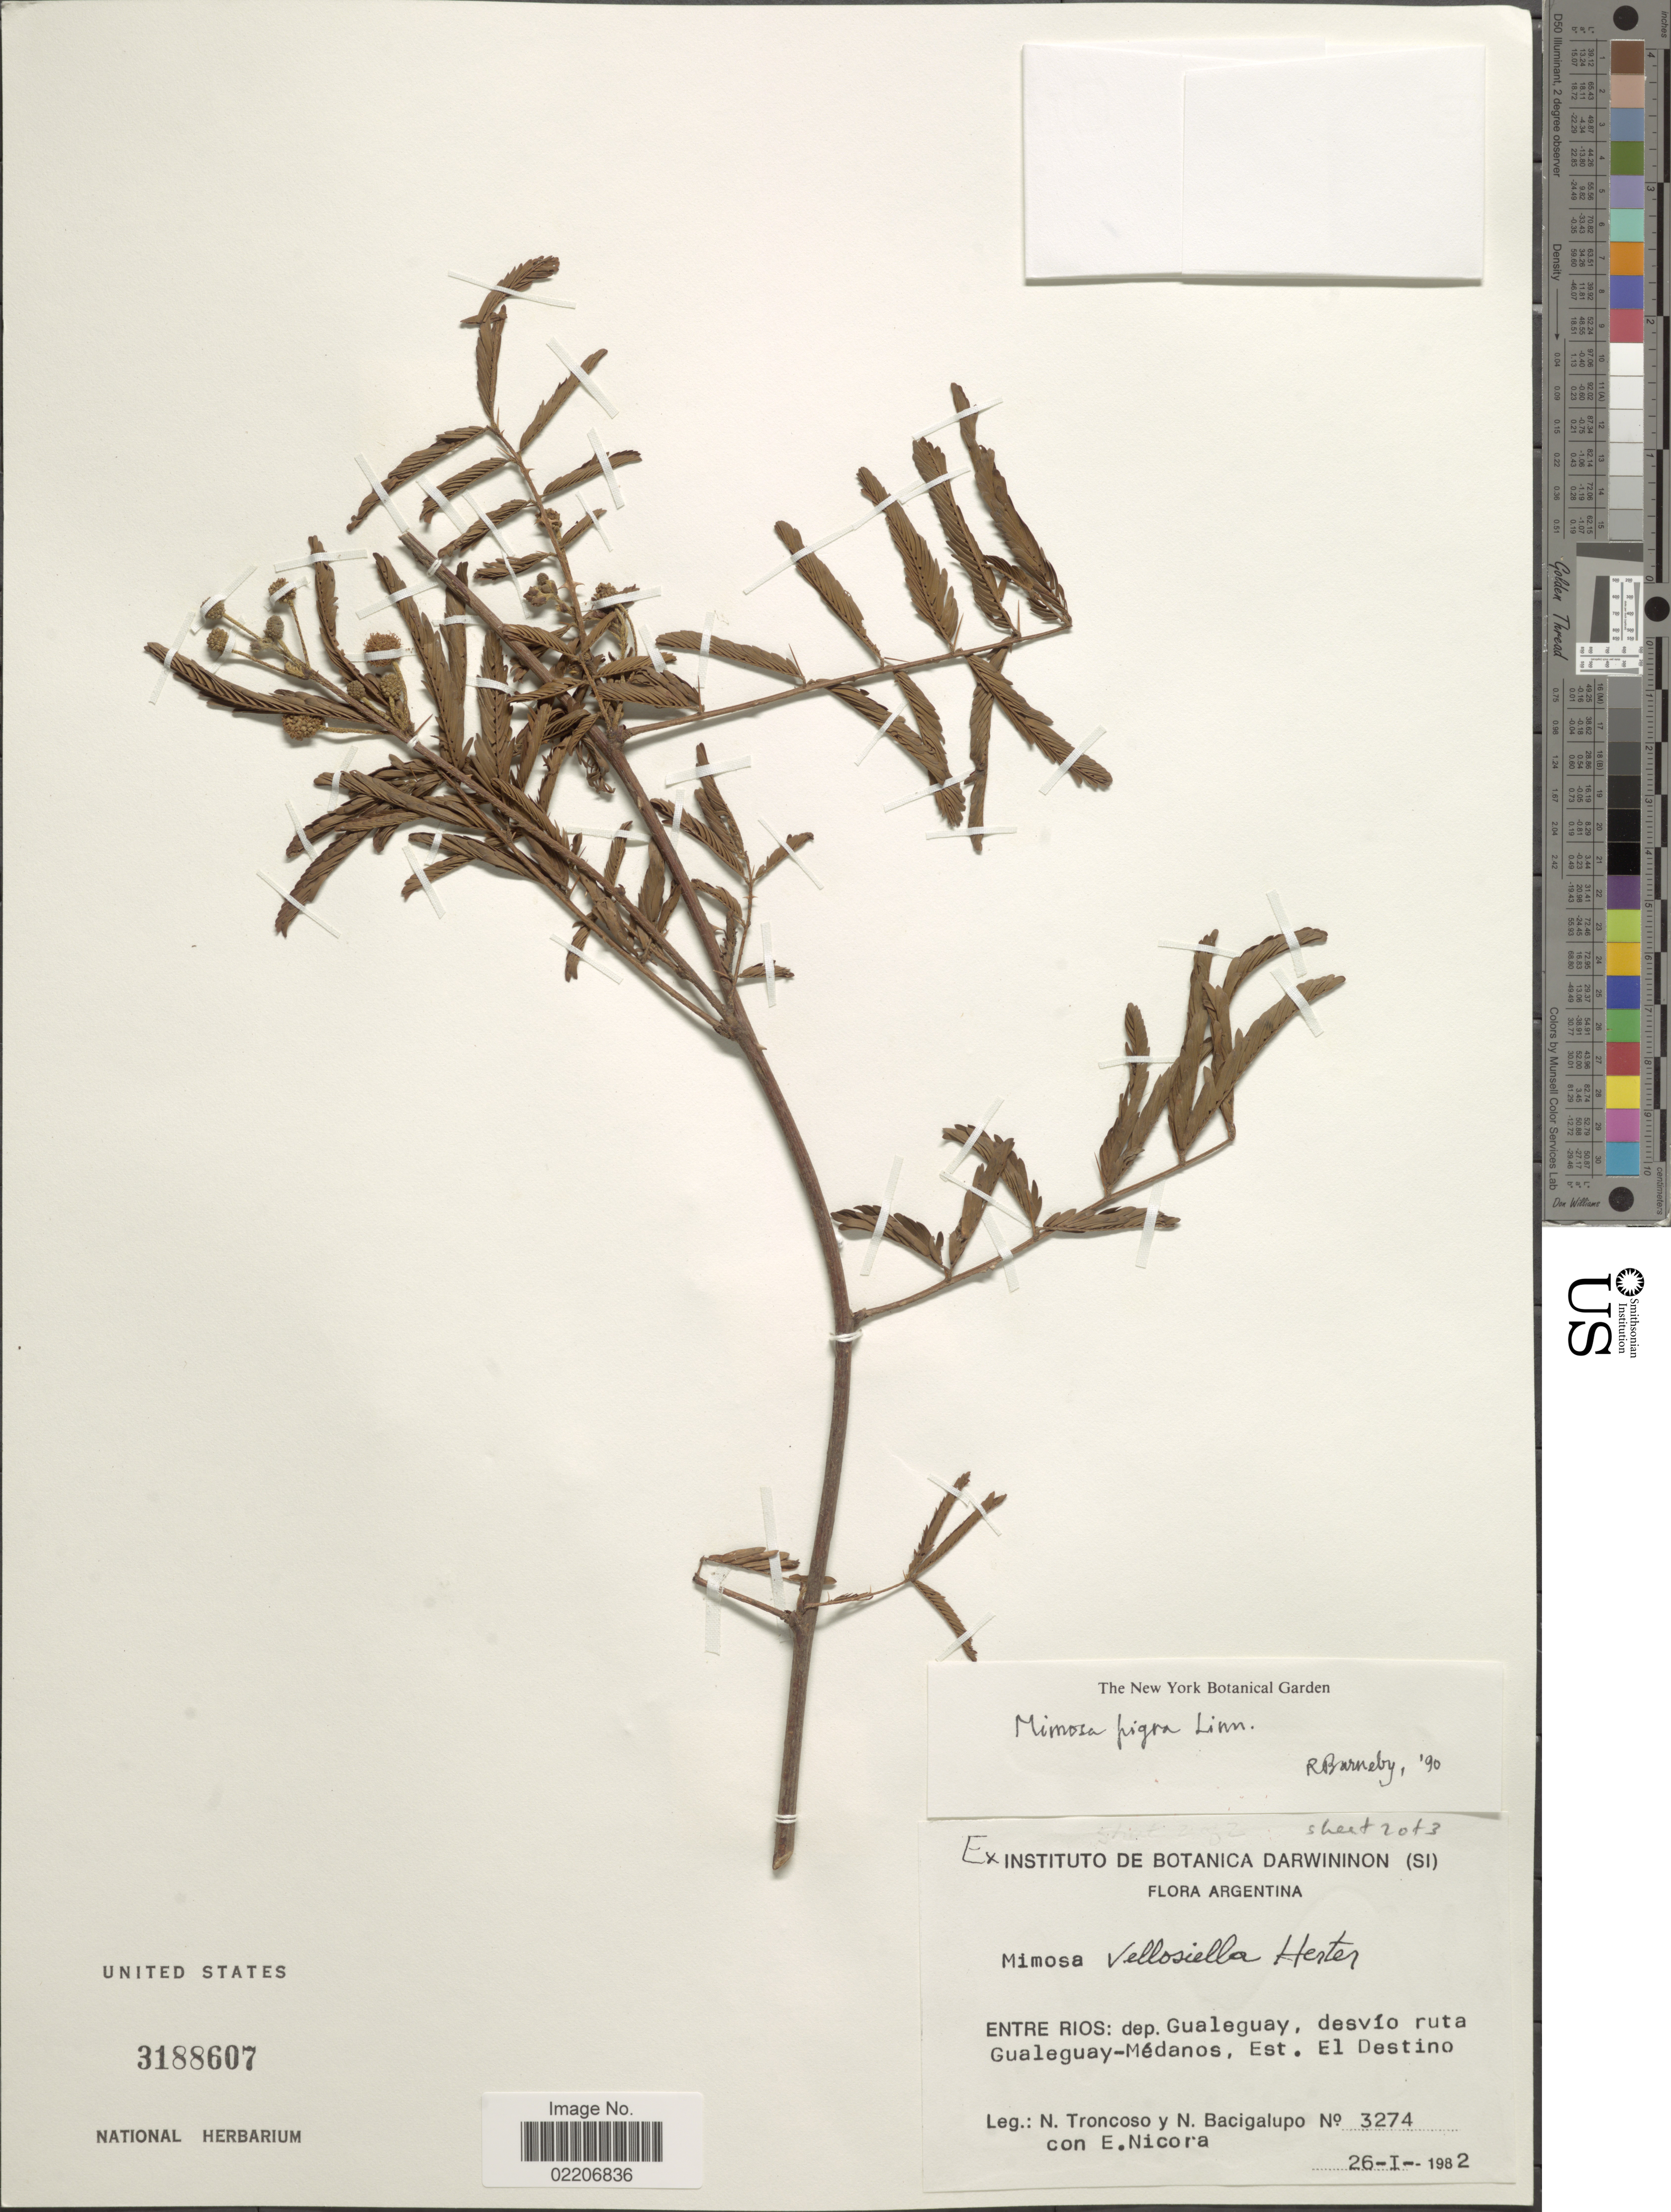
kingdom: Plantae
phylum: Tracheophyta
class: Magnoliopsida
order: Fabales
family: Fabaceae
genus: Mimosa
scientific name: Mimosa pigra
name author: L.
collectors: N. Troncoso, N. M. Bacigalupo & E. Nicora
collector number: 3274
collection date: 1982-01-26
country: Argentina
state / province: Entre Rios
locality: Dep. Gualeguay, desvio ruta Gualeguay-Medanos, Est. El Destino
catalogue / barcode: US 3188607